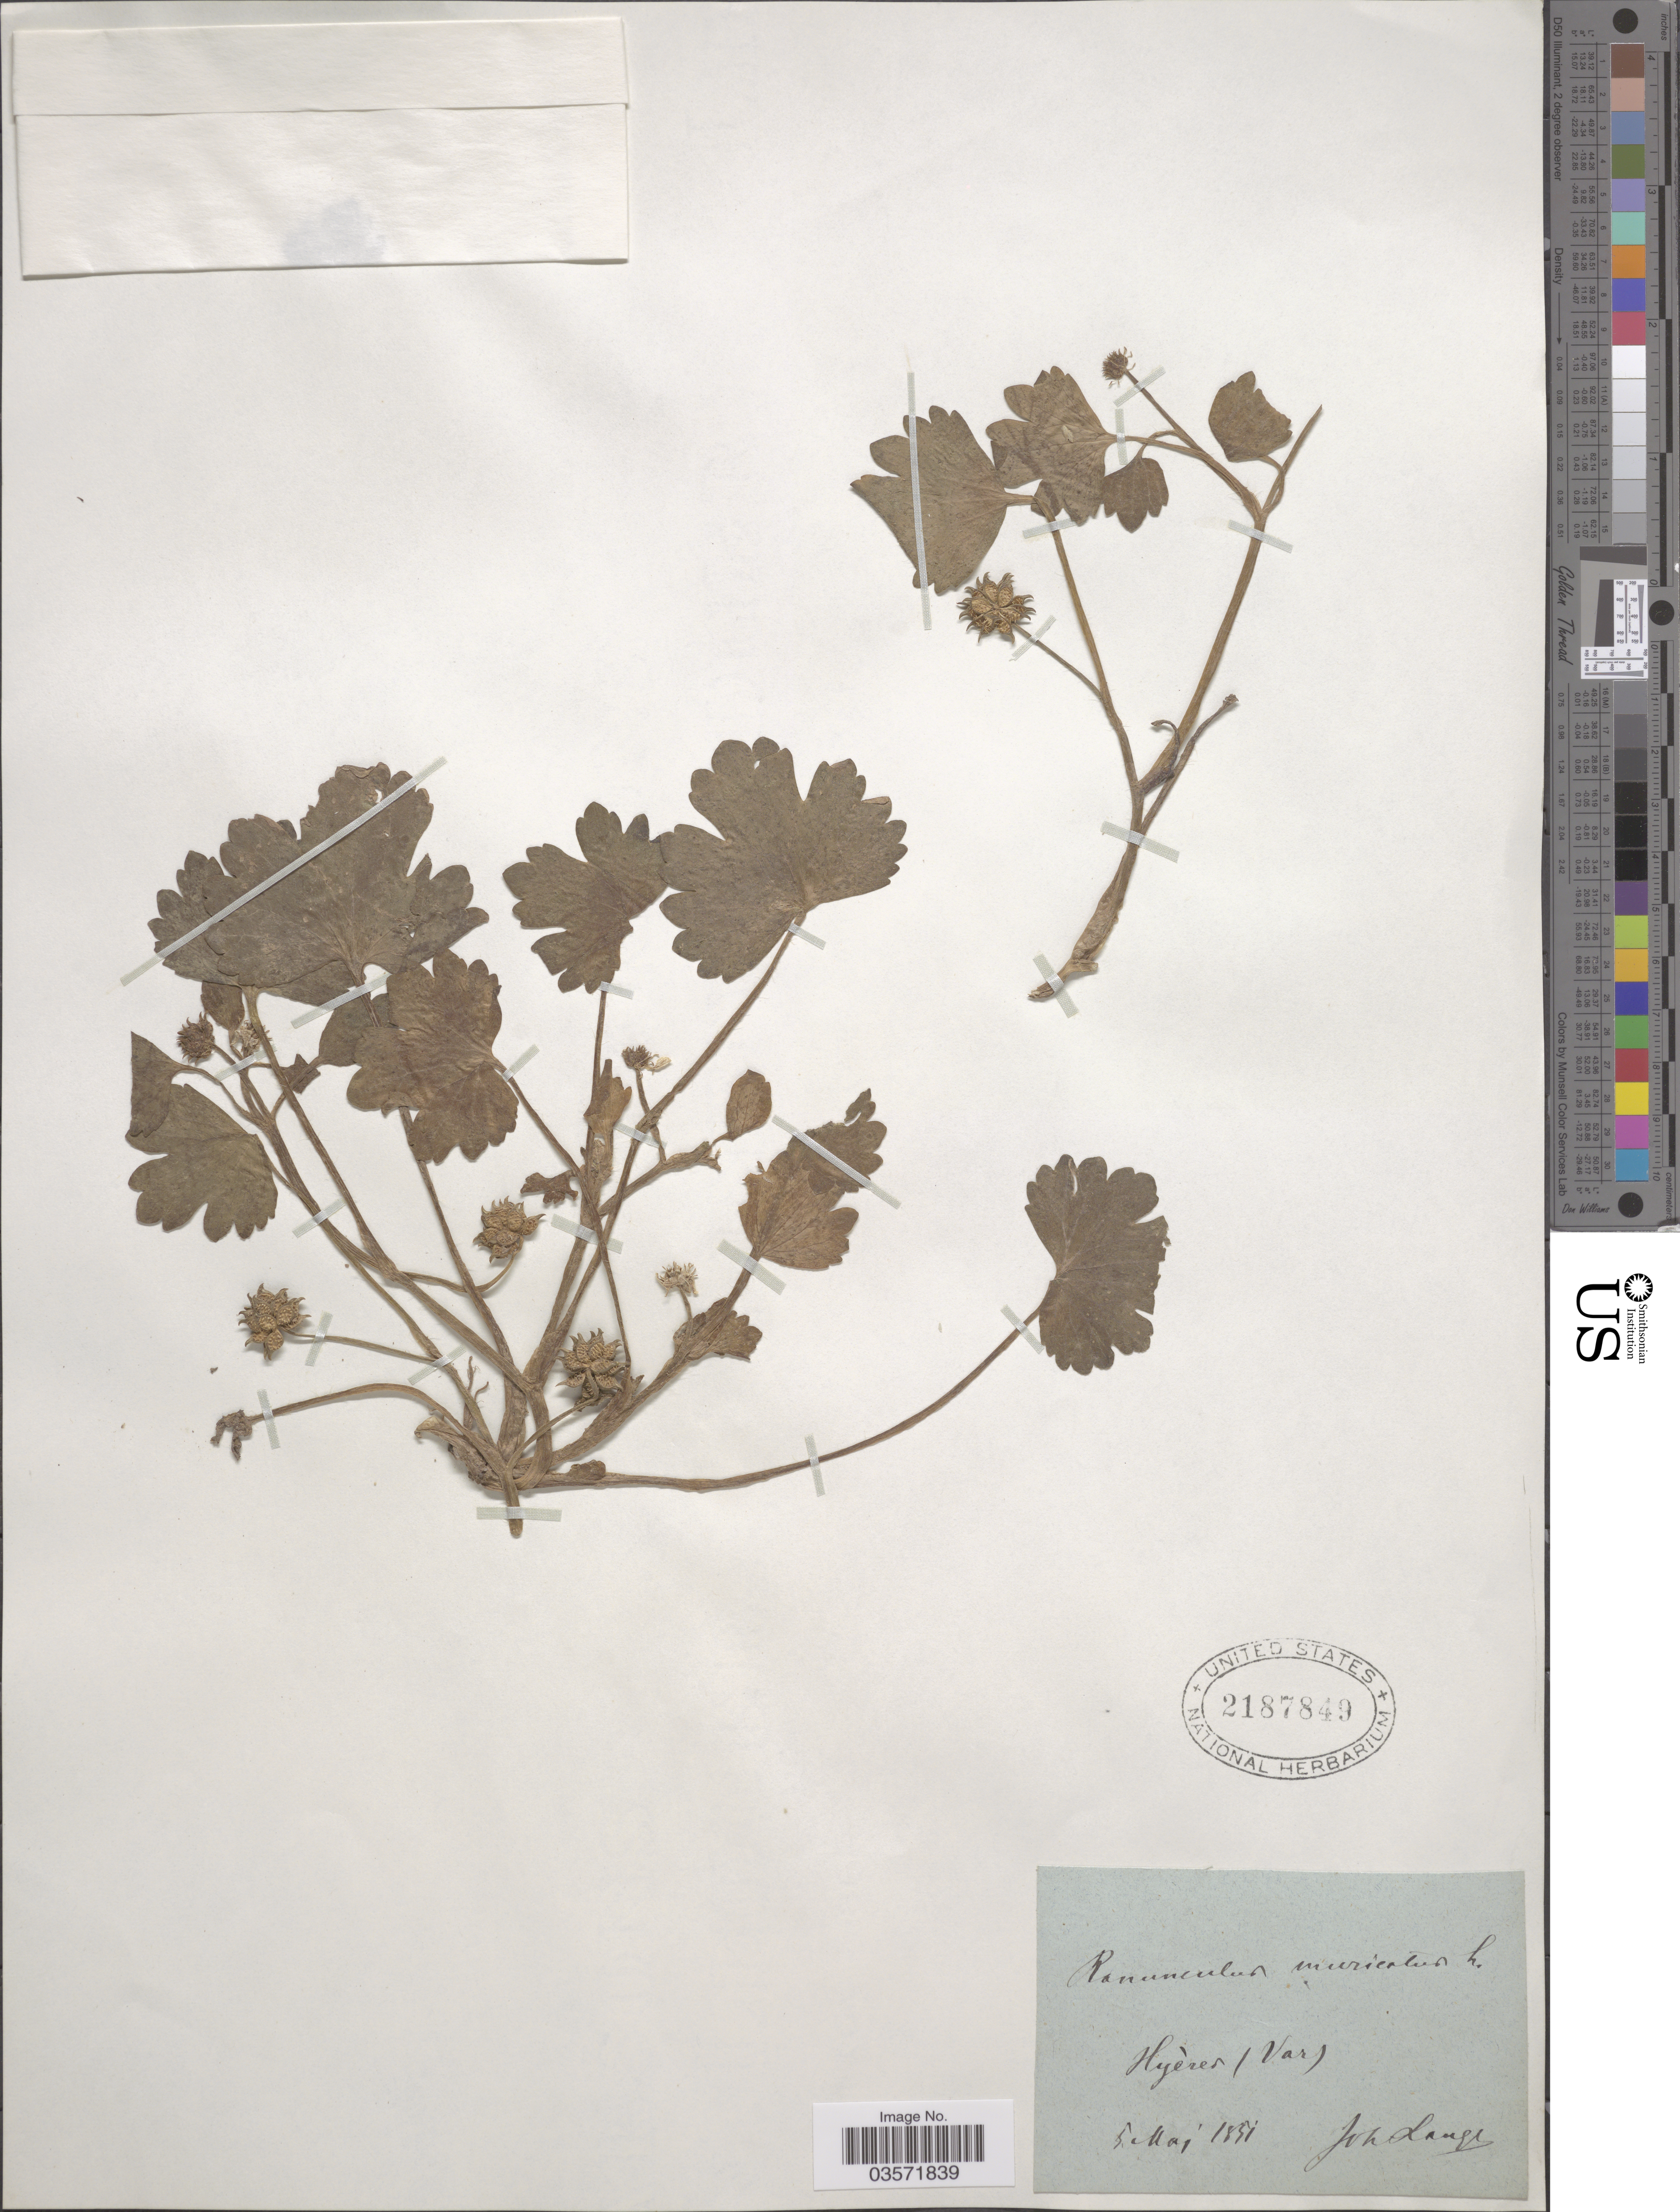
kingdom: Plantae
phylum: Tracheophyta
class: Magnoliopsida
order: Ranunculales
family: Ranunculaceae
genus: Ranunculus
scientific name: Ranunculus muricatus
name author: L.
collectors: J. M. C. Lange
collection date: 1851-05-05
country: France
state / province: Provence-Alpes-Côte d'Azur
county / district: Var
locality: Hyères (Var).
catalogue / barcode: US 2187849